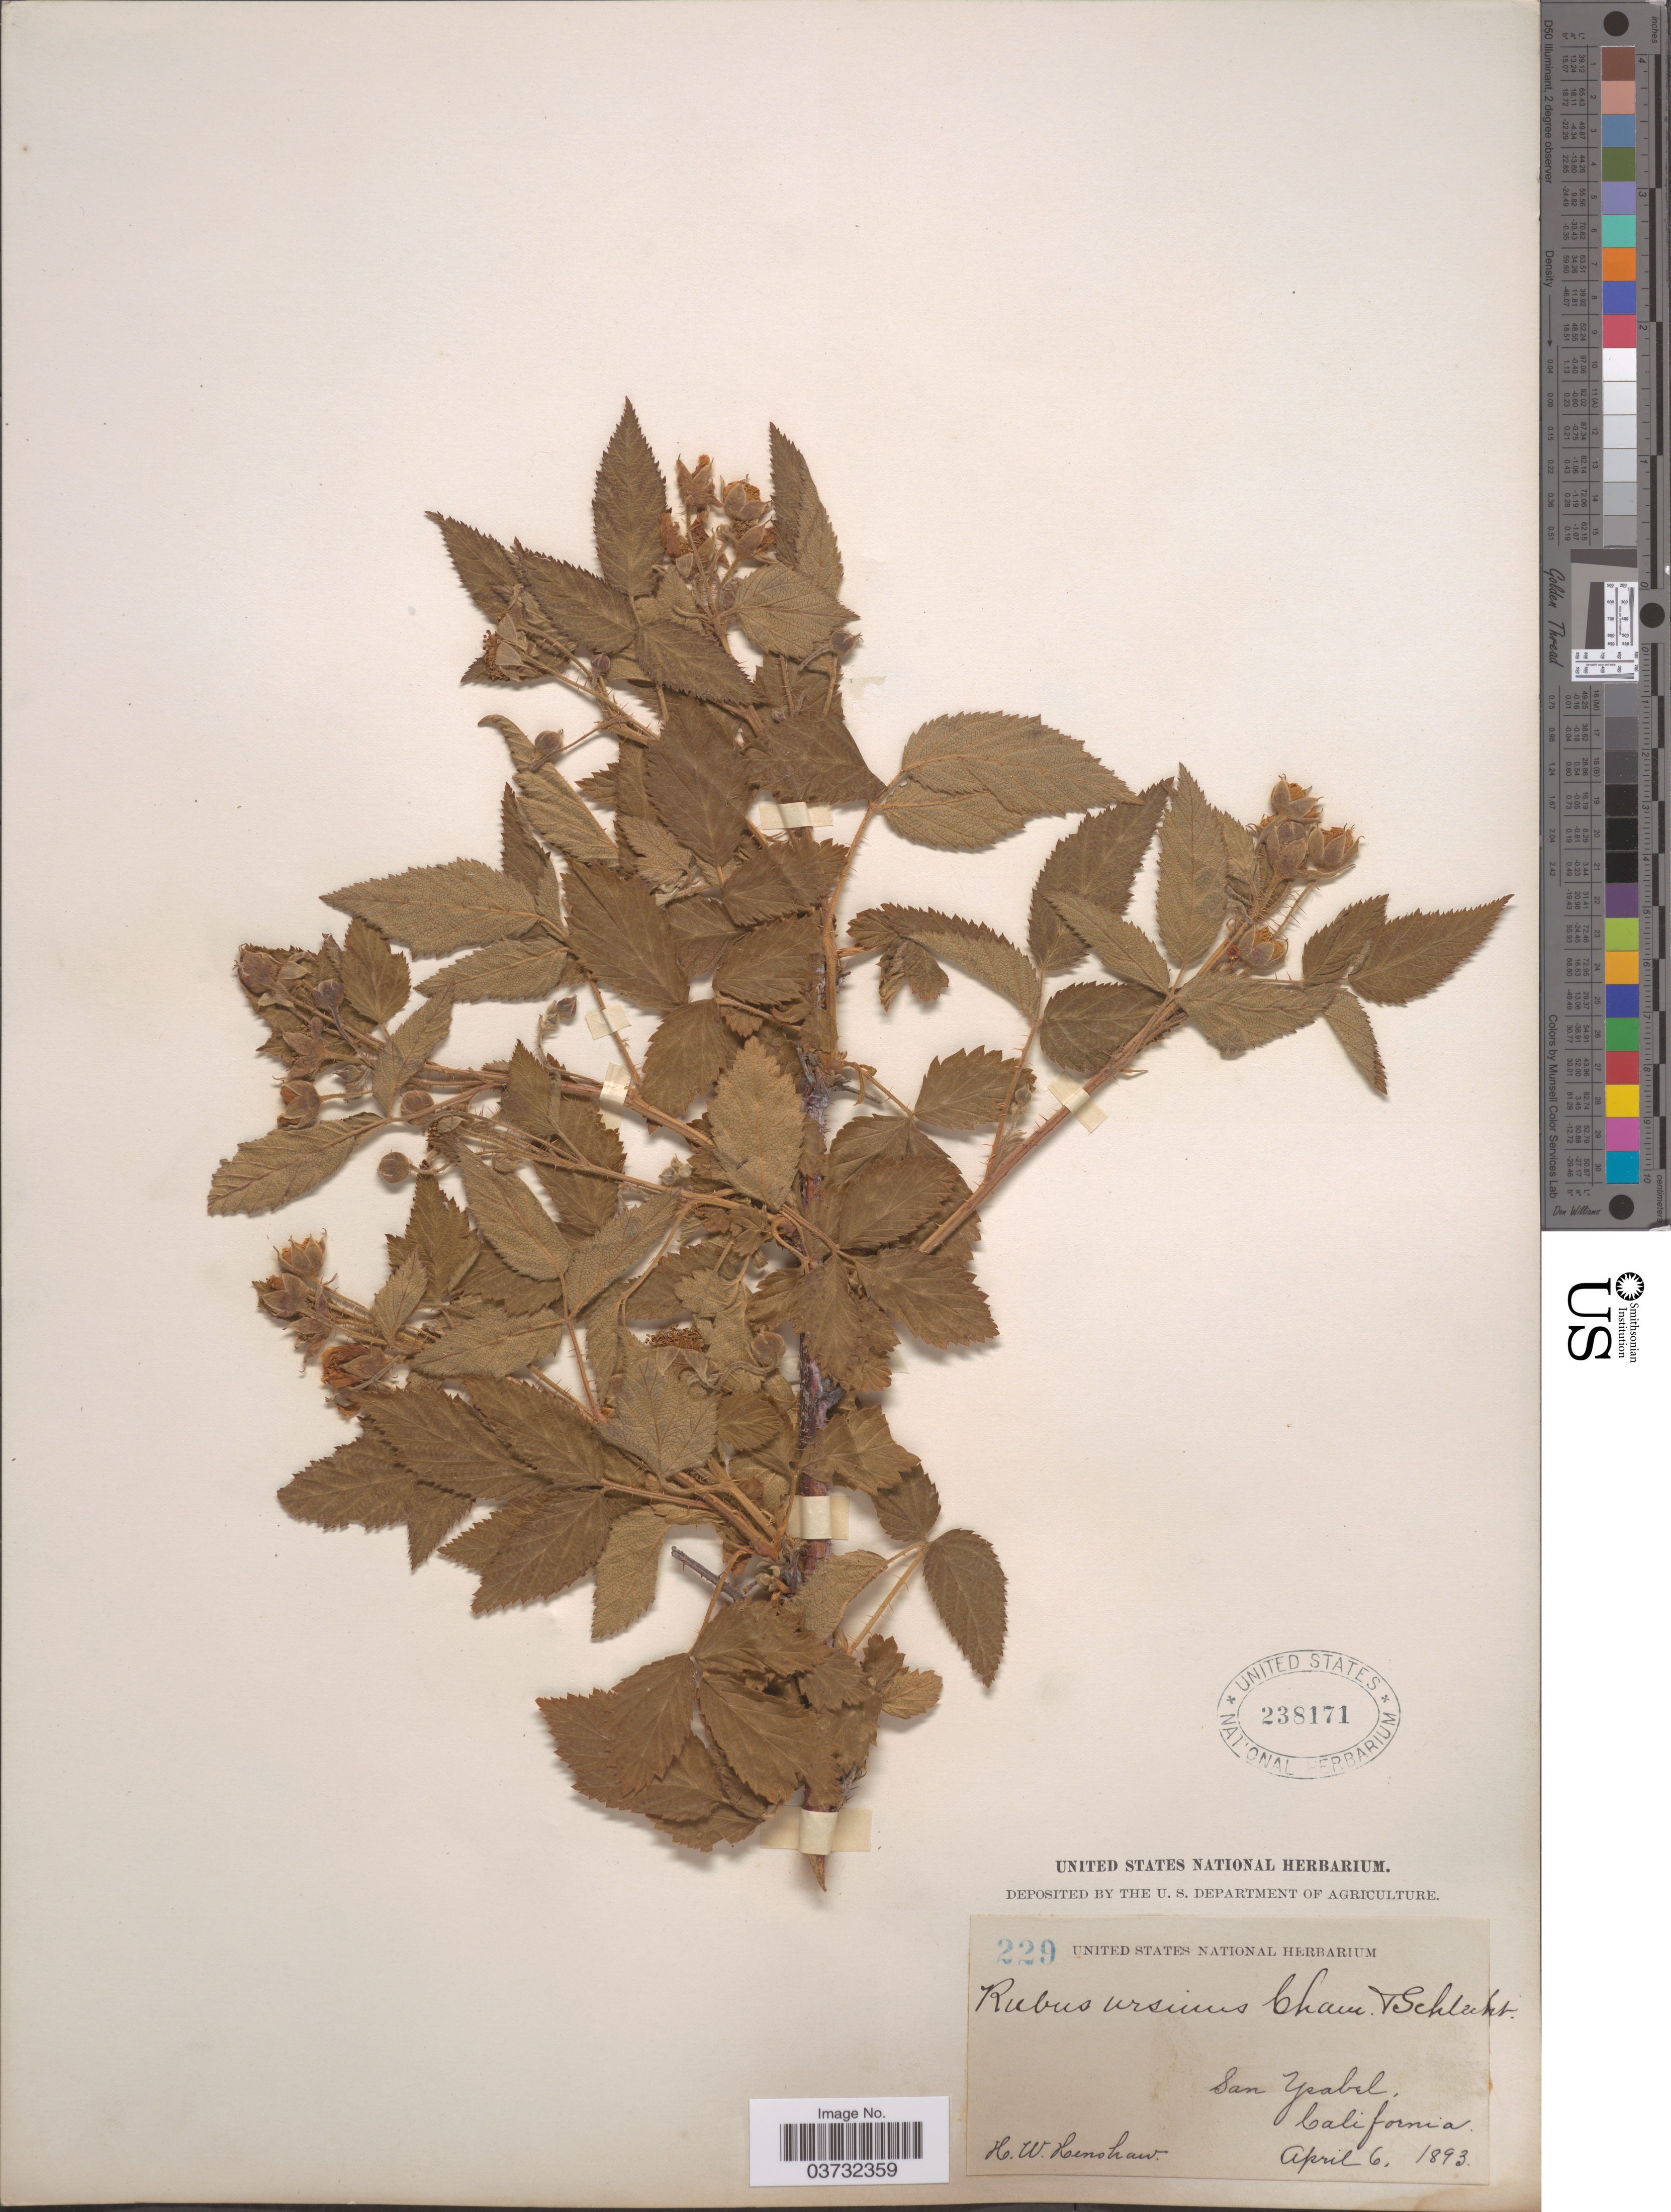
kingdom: Plantae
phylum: Tracheophyta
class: Magnoliopsida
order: Rosales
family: Rosaceae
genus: Rubus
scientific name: Rubus ursinus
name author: (Schltdl.) Cham.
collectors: H. Henshaw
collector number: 229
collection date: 1893-04-06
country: United States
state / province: California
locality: San Ysabel.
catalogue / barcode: US 238171